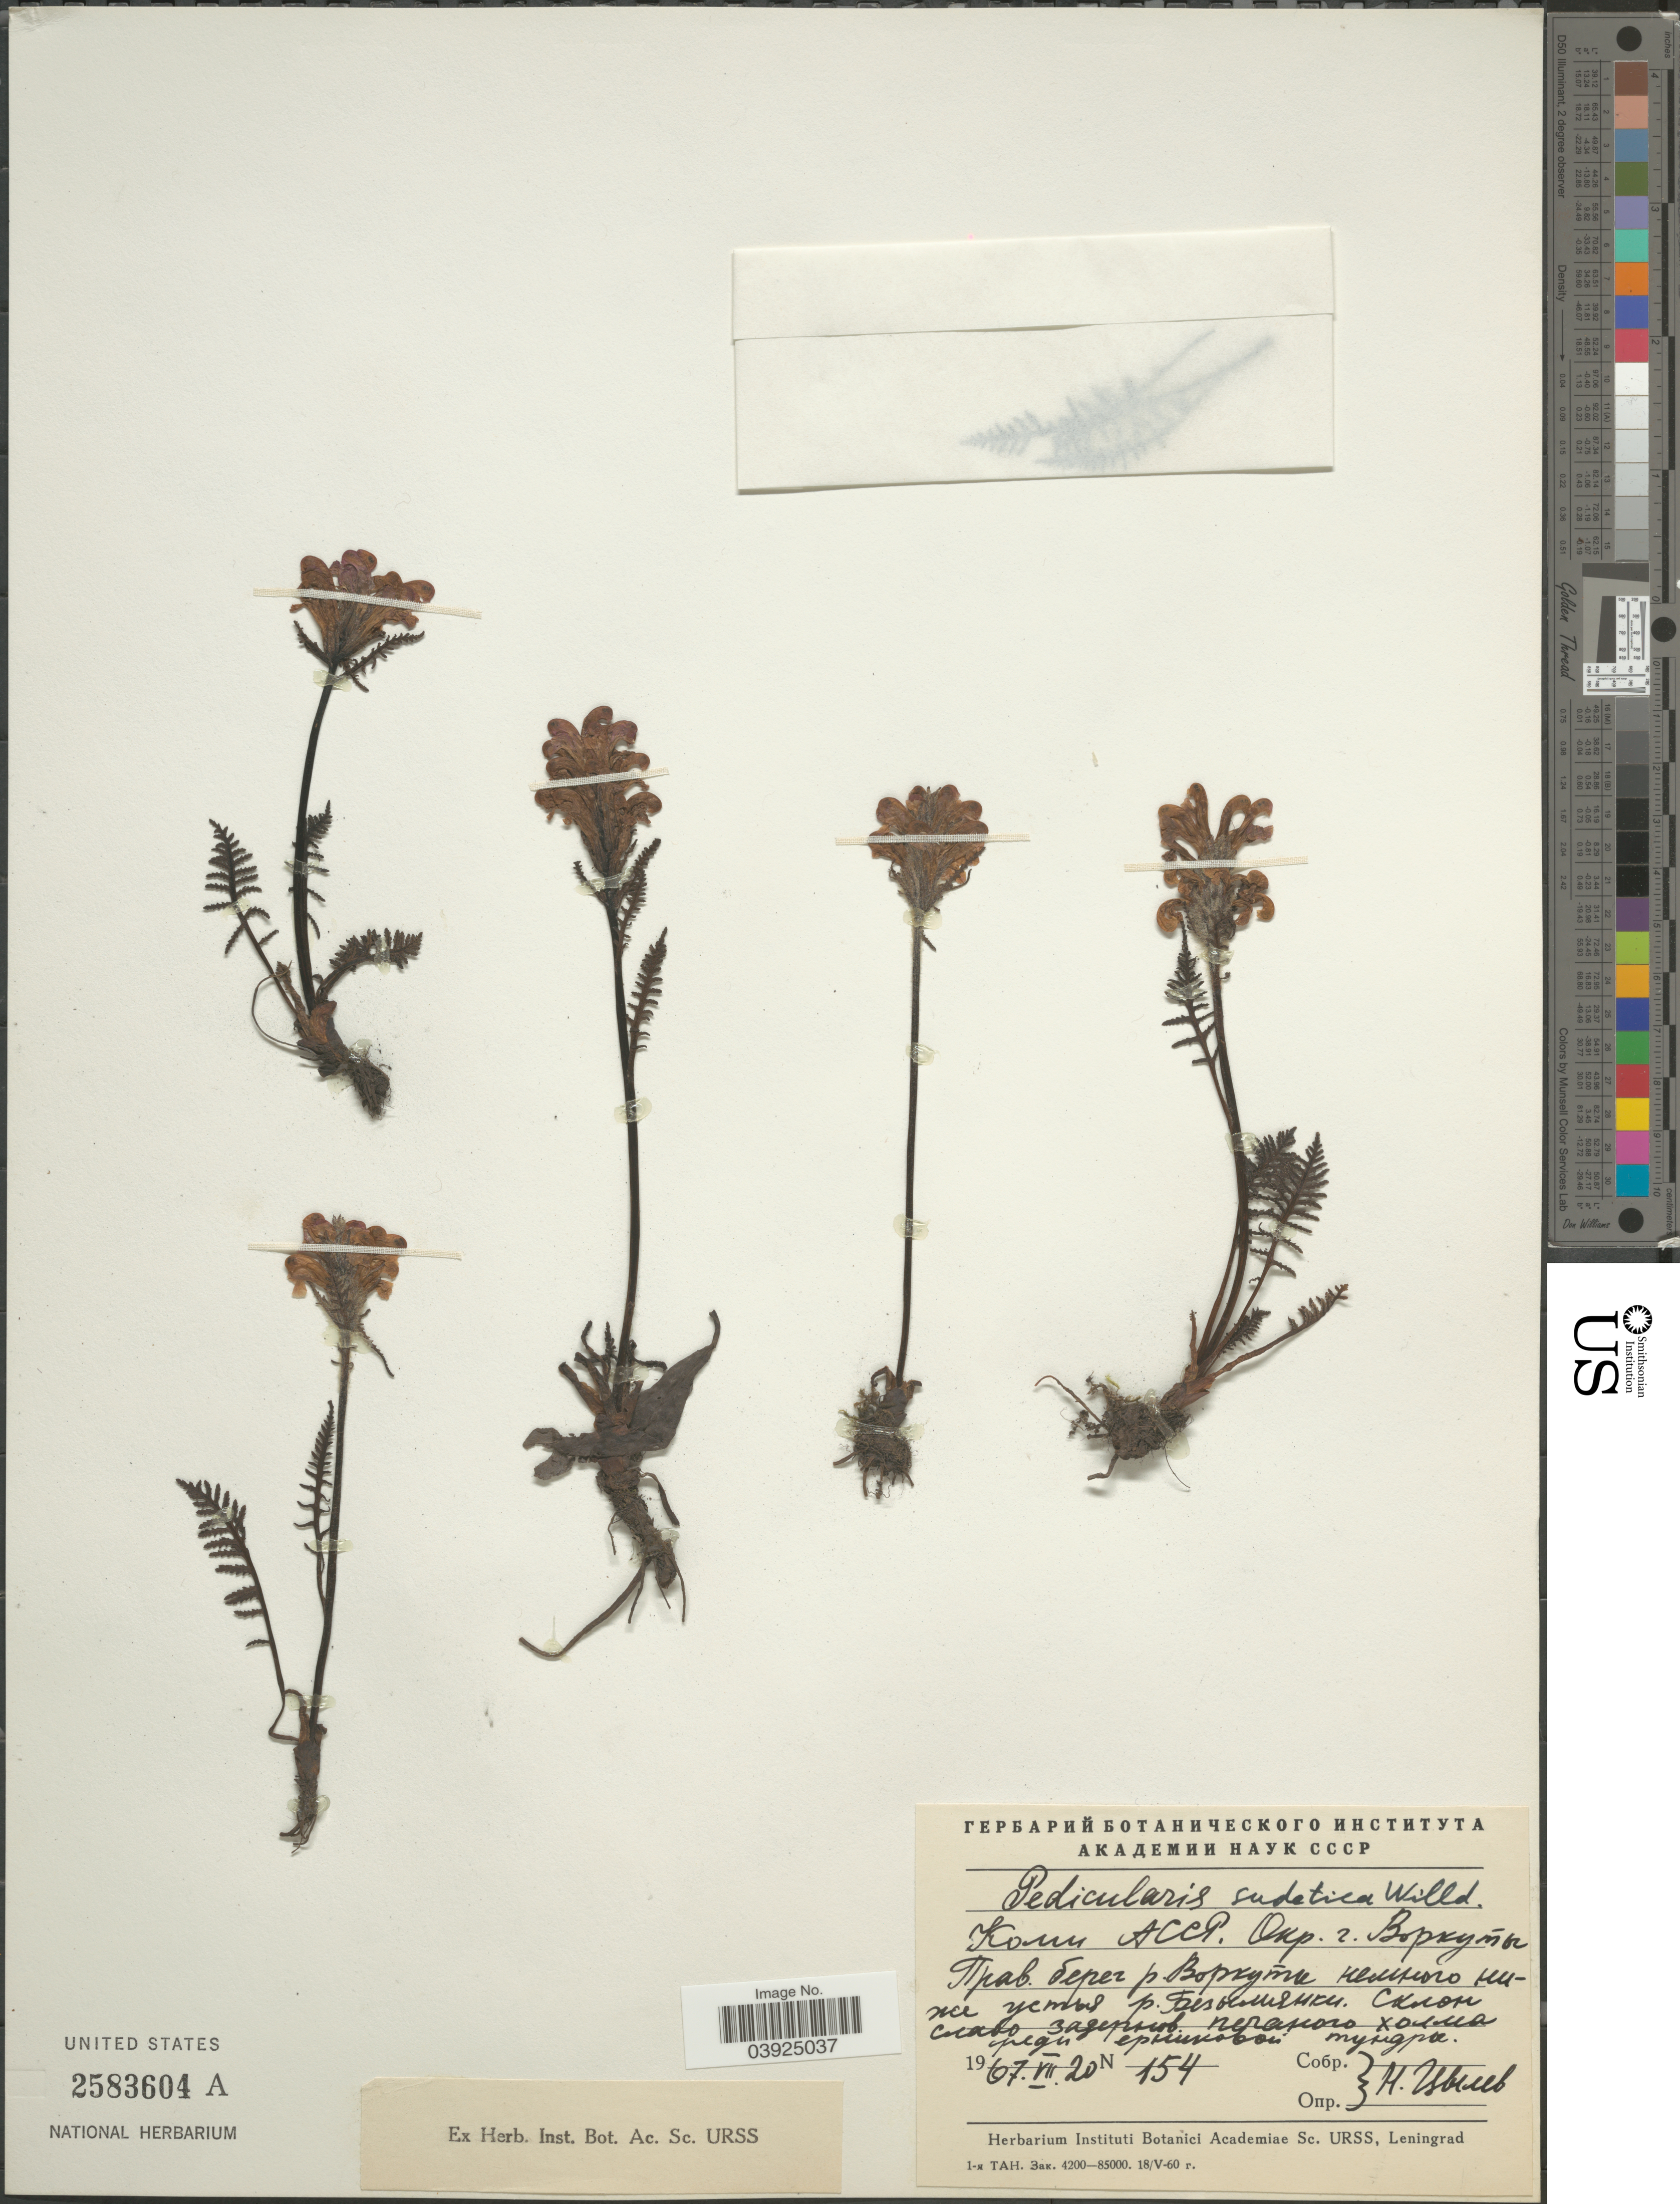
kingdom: Plantae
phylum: Tracheophyta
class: Magnoliopsida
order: Lamiales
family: Orobanchaceae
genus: Pedicularis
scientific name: Pedicularis sudetica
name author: Willd.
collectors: X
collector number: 154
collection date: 1967-07-20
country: Russian Federation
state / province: Komi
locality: Vicinity of Vorkuta, right shore of river Varkuta, below estuary of river Bezymyanka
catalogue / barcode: US 2583604A